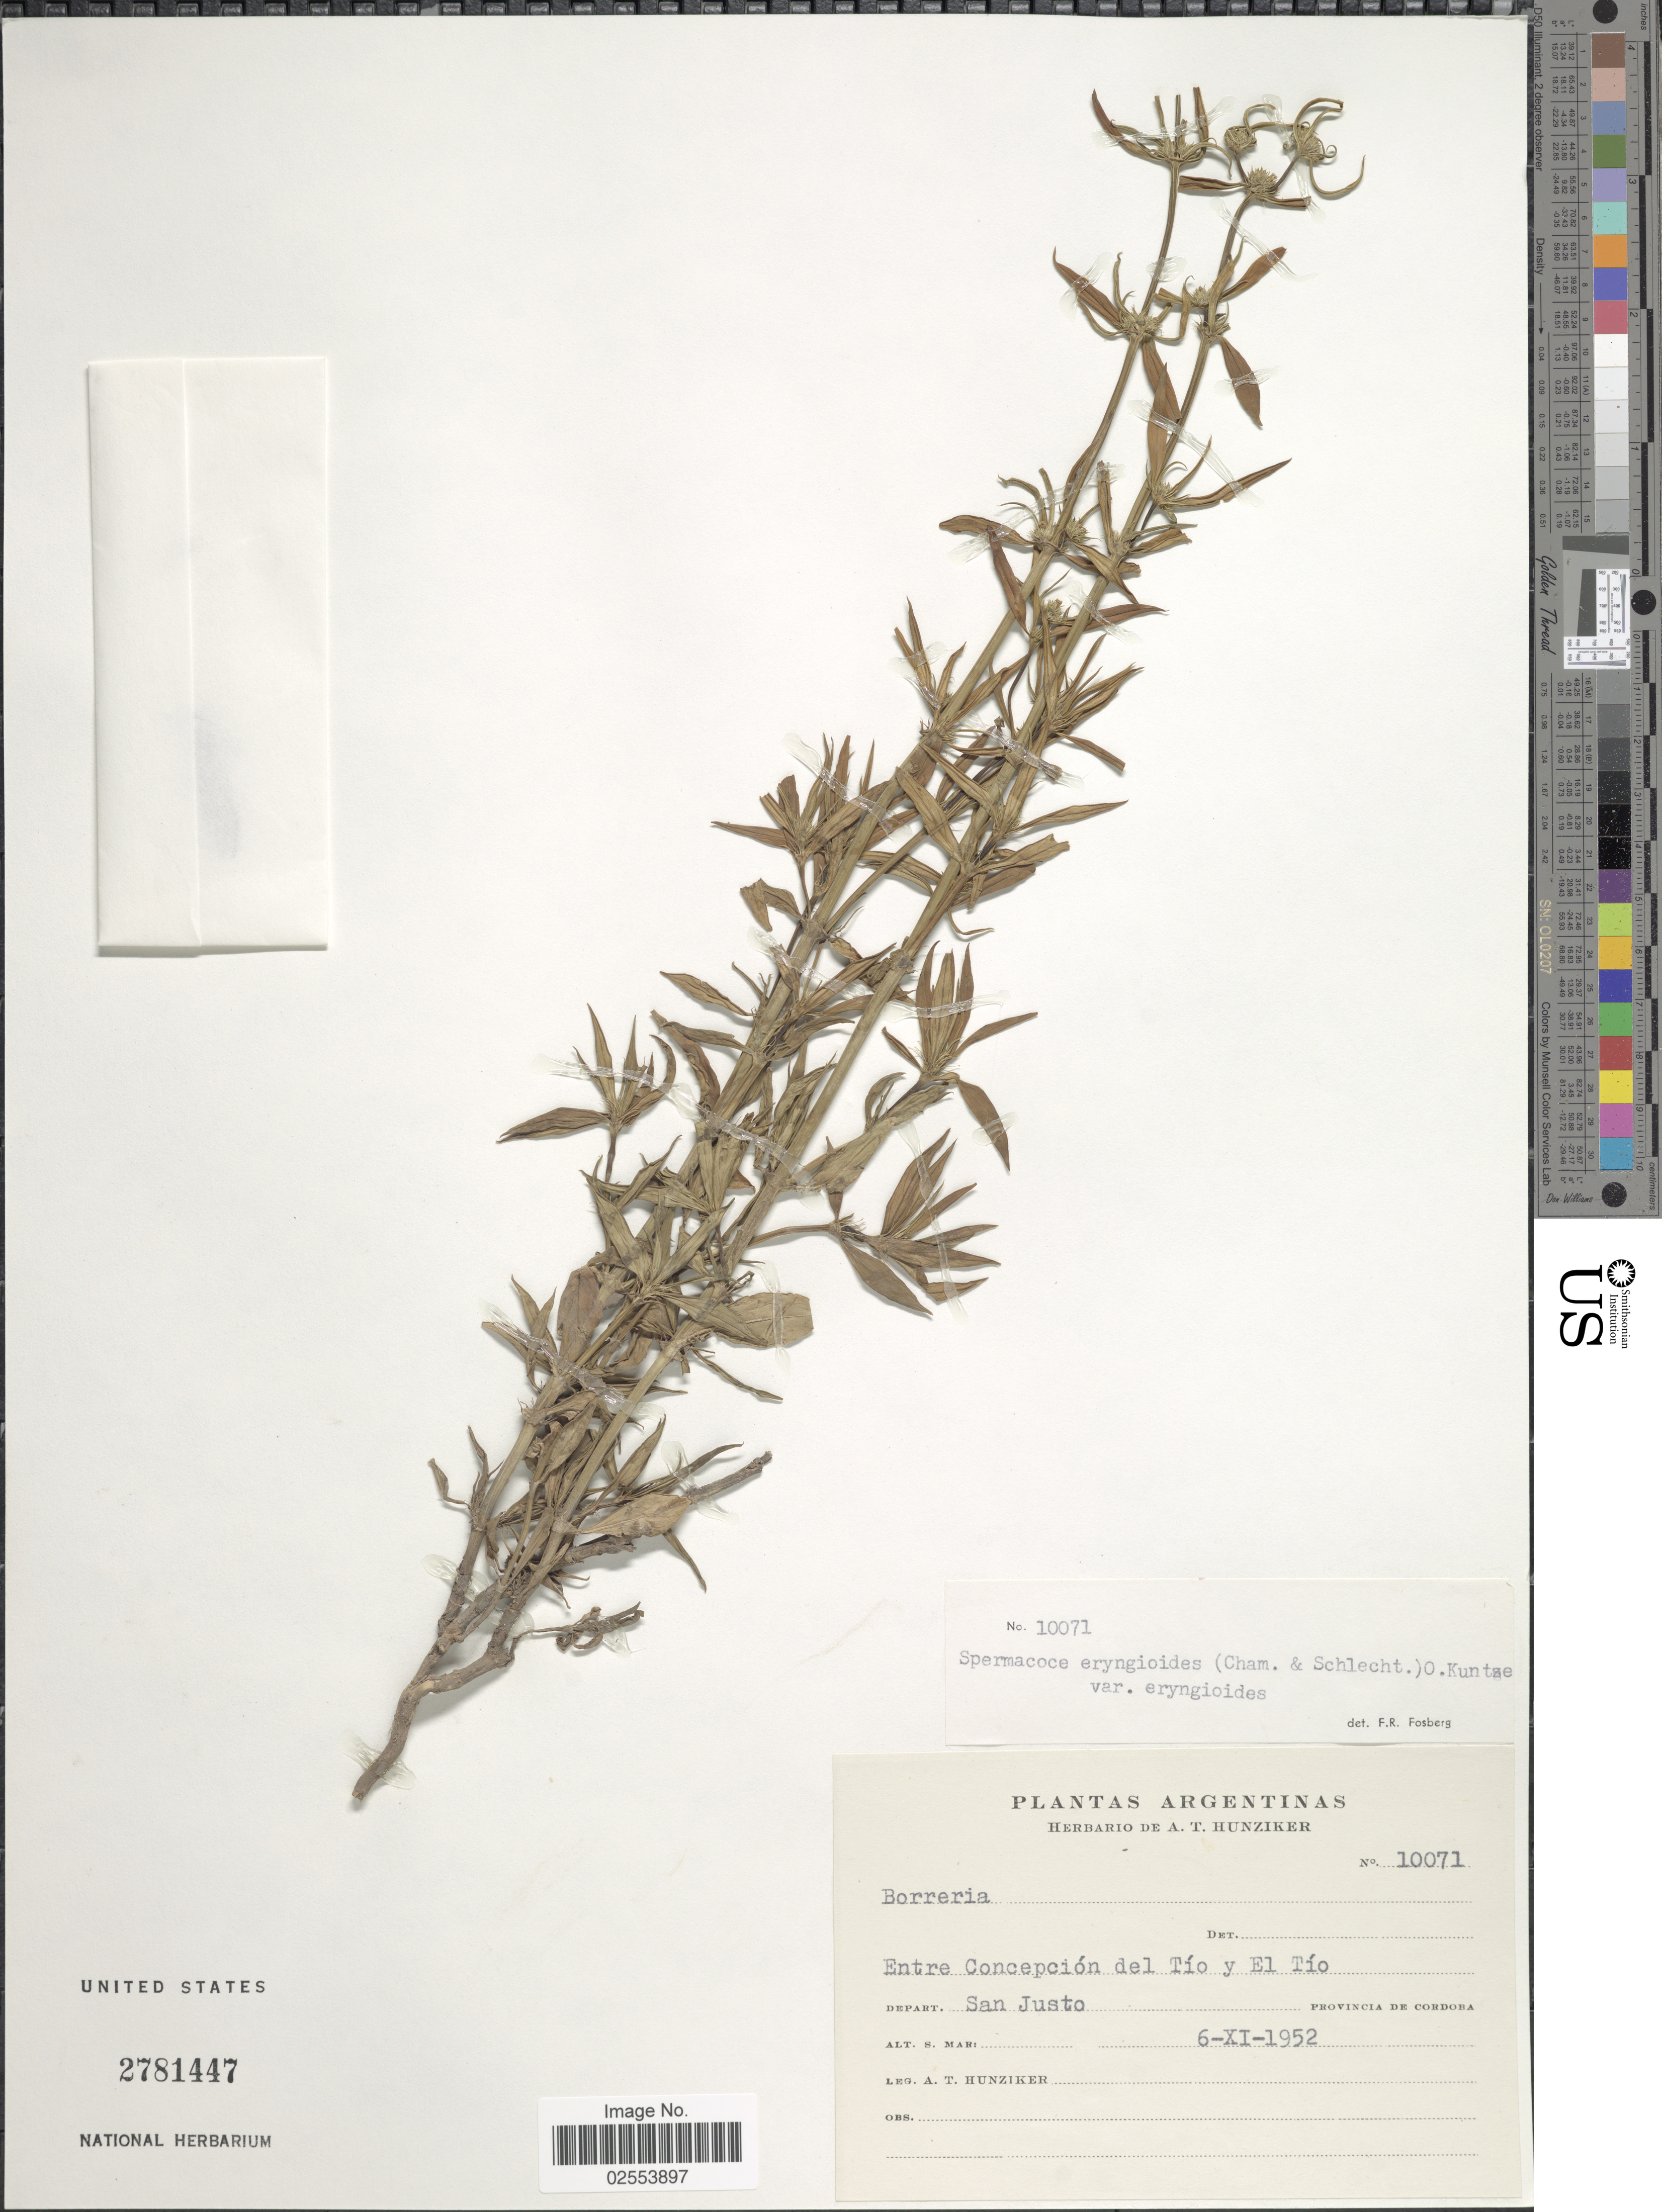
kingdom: Plantae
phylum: Tracheophyta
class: Magnoliopsida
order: Gentianales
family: Rubiaceae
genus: Spermacoce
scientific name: Spermacoce eryngioides var. eryngioides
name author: (Cham. & Schltdl.) Kuntze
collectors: A. T. Hunziker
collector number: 10071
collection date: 1952-11-06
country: Argentina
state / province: Cordoba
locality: Entre Concepcion del Tio y El Tio, Depart. San Justo.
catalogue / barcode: US 2781447